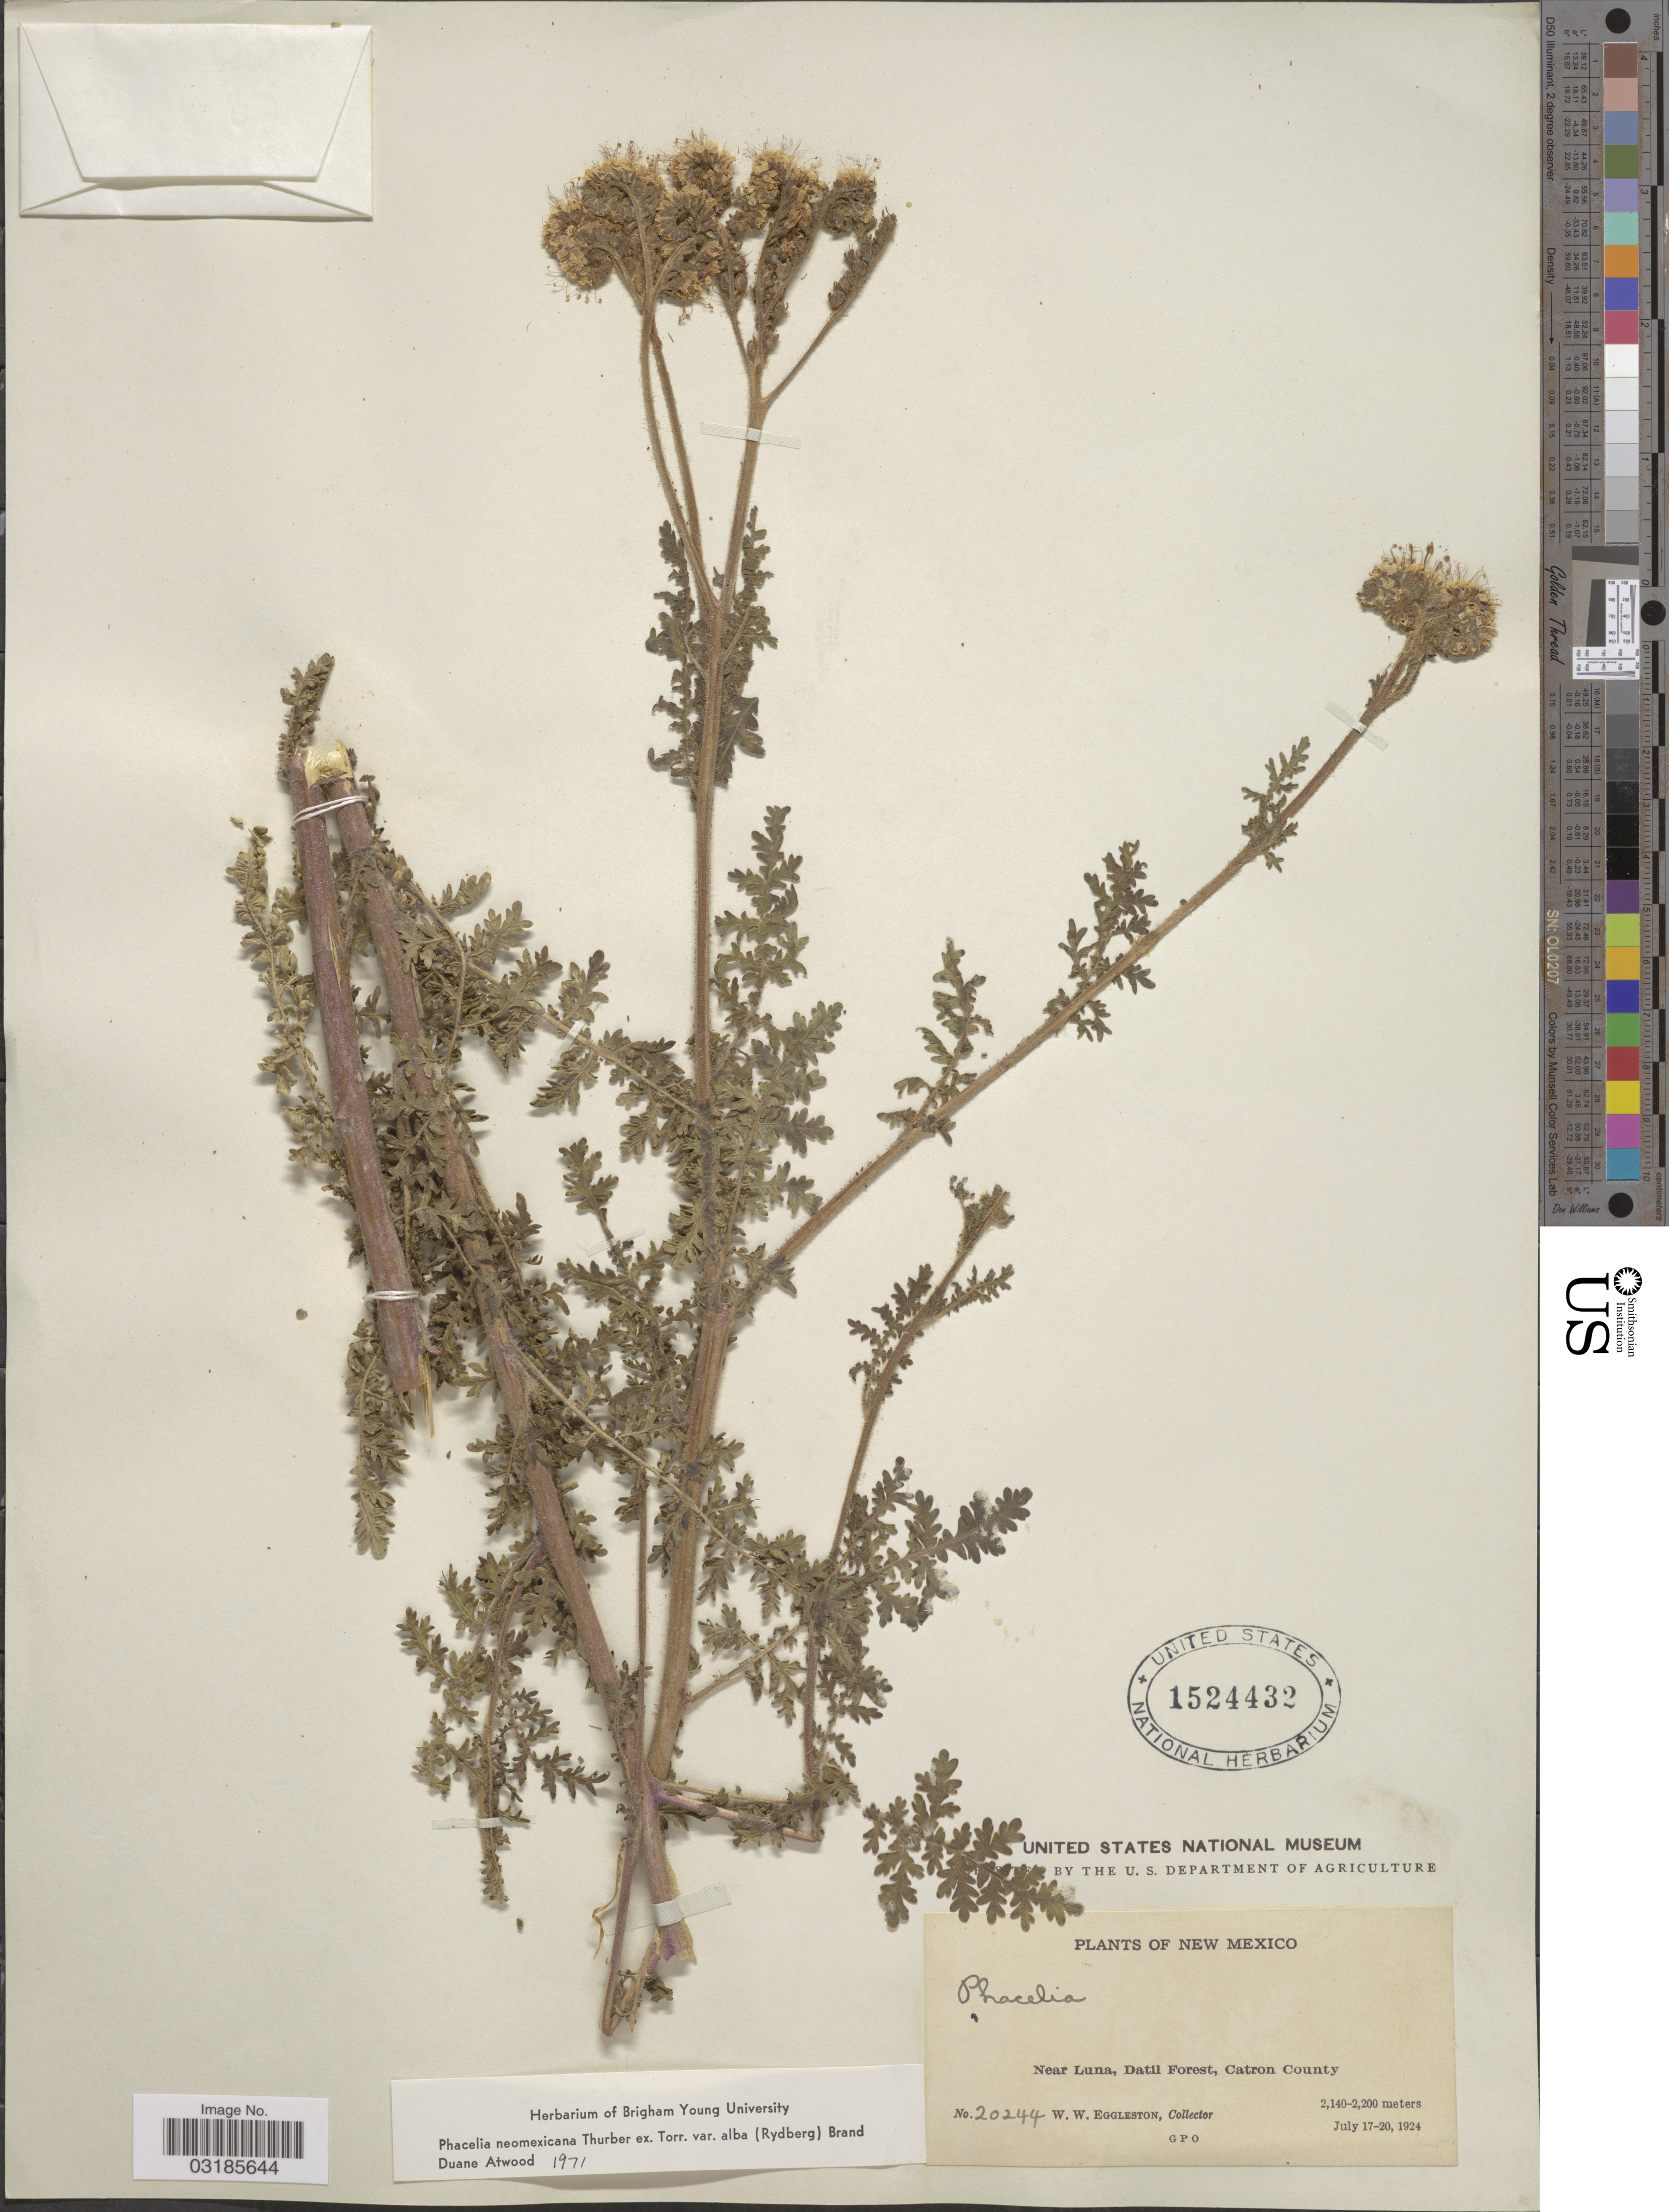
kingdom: Plantae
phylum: Tracheophyta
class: Magnoliopsida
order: Boraginales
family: Hydrophyllaceae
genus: Phacelia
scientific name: Phacelia neomexicana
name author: Thurb. ex Torr.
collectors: W. W. Eggleston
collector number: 20244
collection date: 1924-07-17/1924-07-20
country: United States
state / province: New Mexico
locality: Near Luna, Datil Forest, Catron County.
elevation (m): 2140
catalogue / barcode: US 1524432